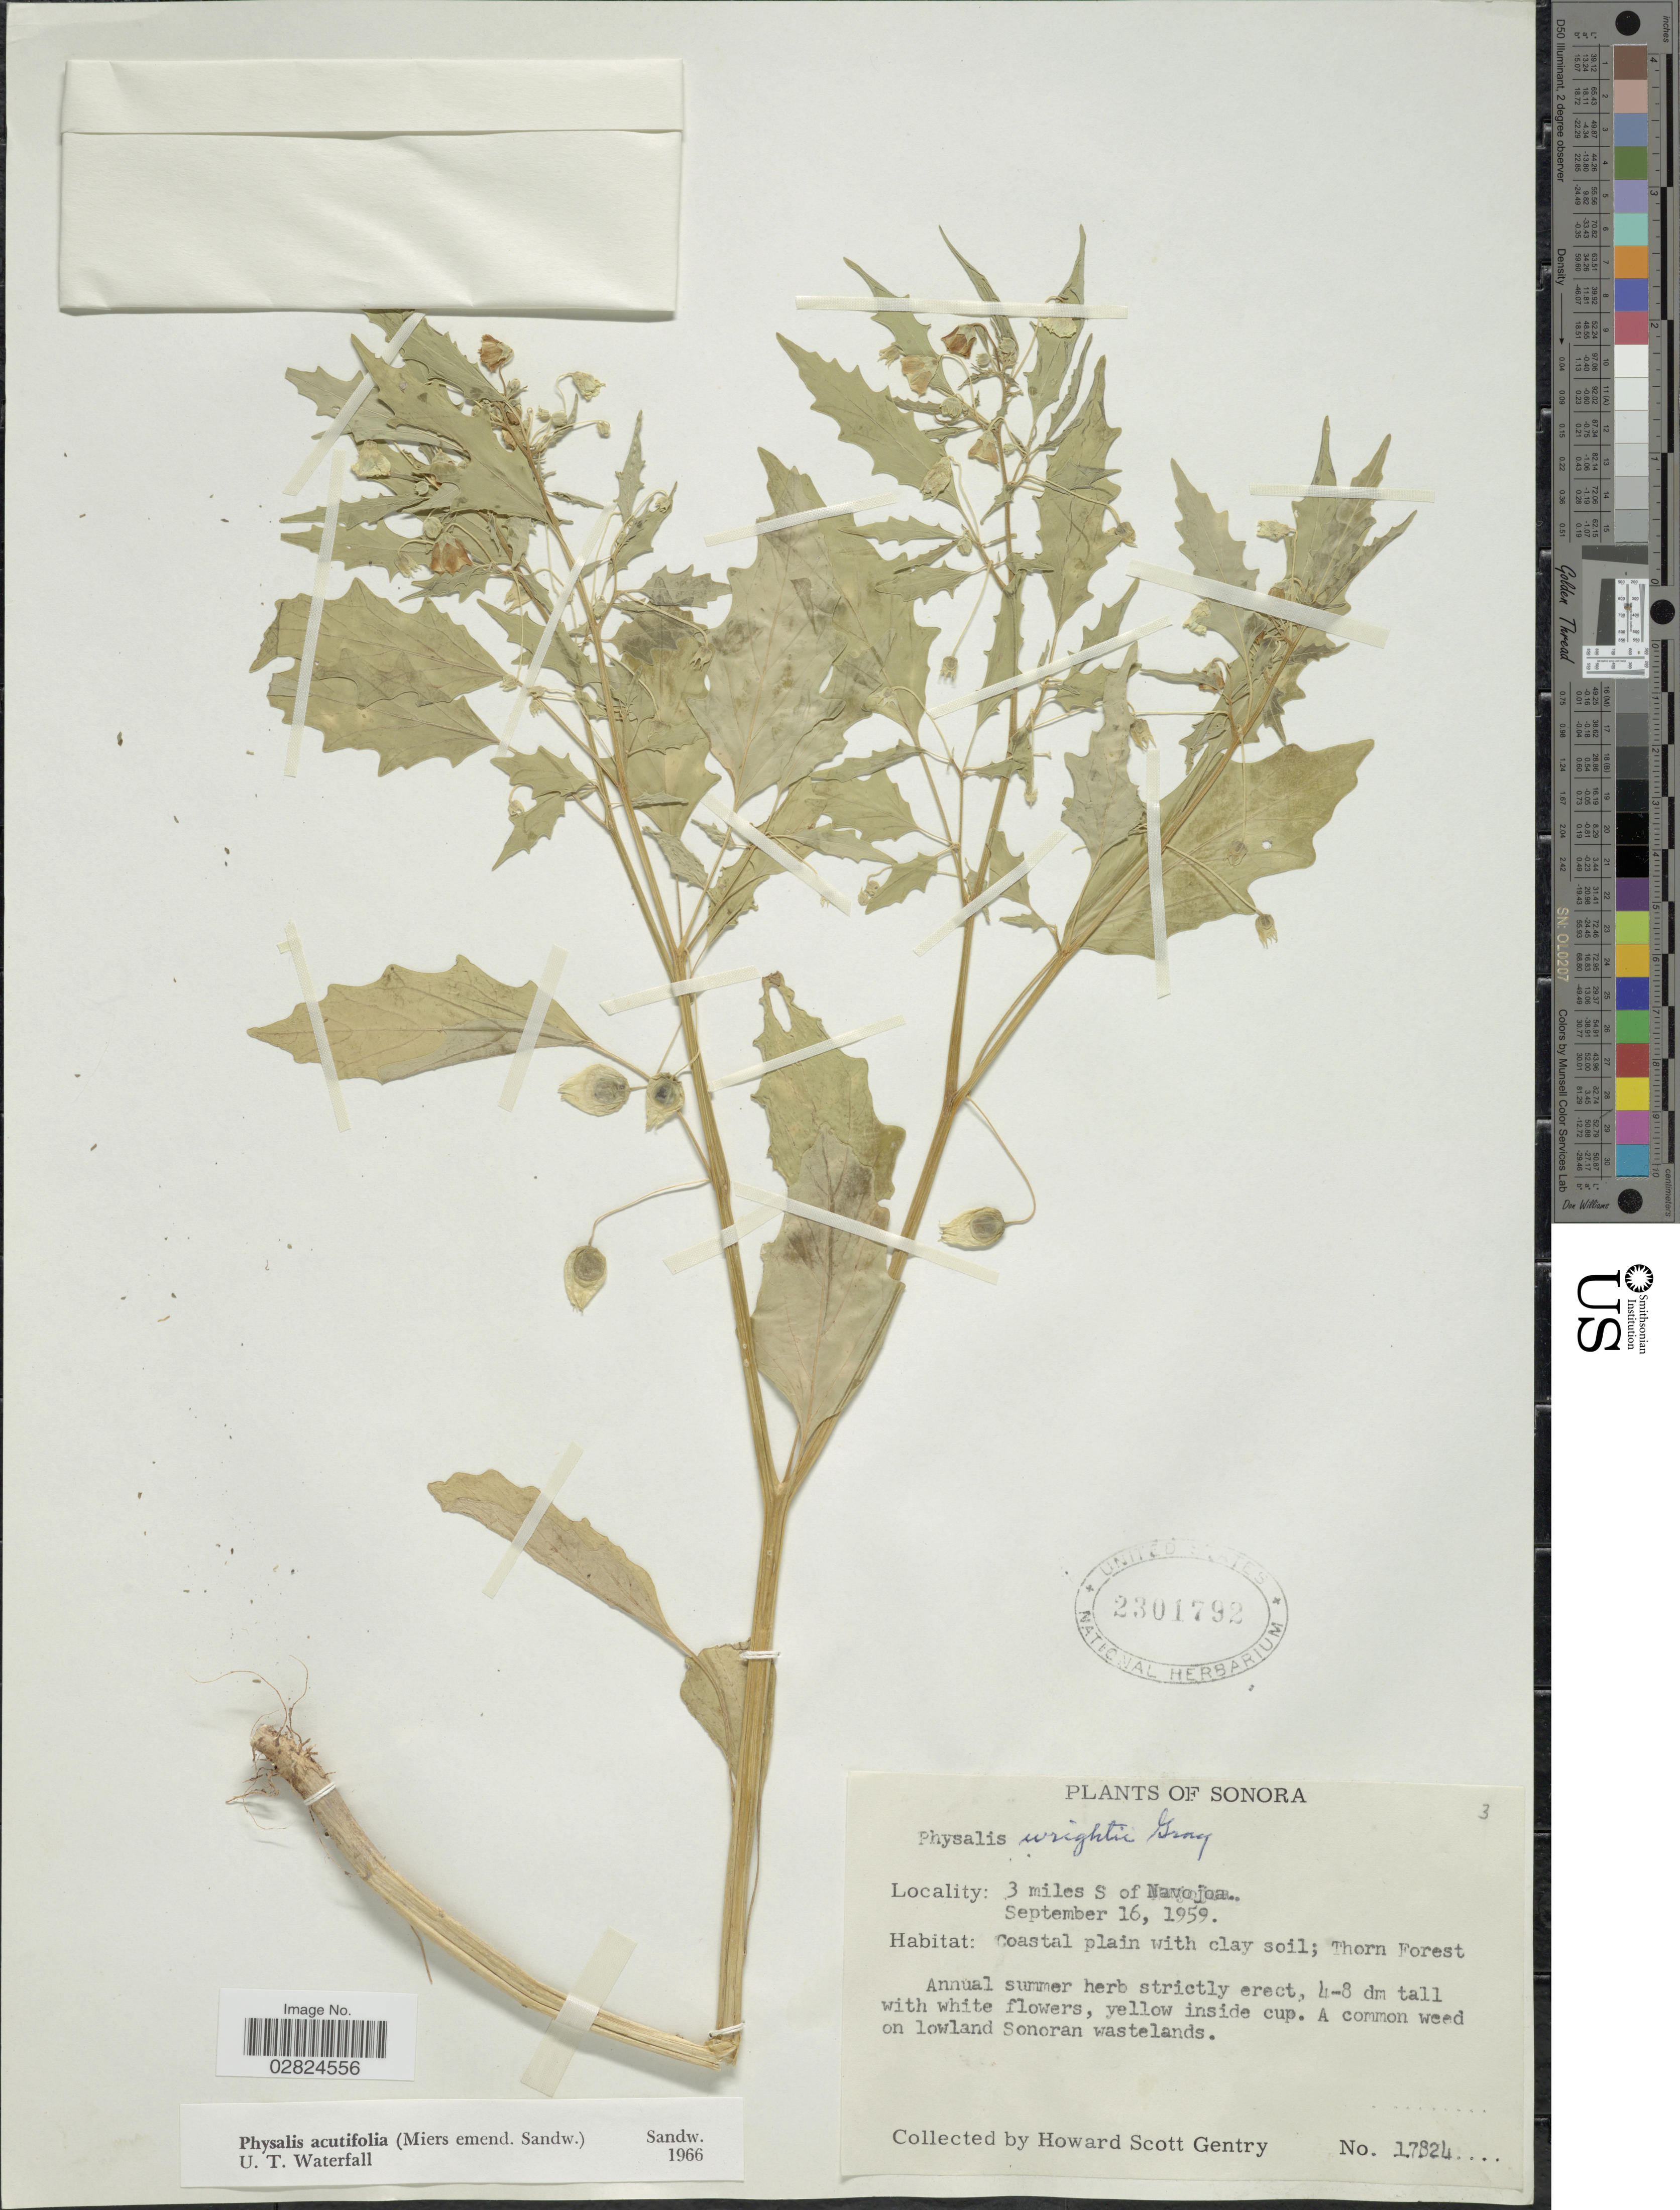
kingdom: Plantae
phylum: Tracheophyta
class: Magnoliopsida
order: Solanales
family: Solanaceae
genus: Physalis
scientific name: Physalis acutifolia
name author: (Miers) Sandwith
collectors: H. S. Gentry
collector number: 17824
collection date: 1959-09-16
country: Mexico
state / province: Sonora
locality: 3 miles S of Navojoa.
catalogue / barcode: US 2301792